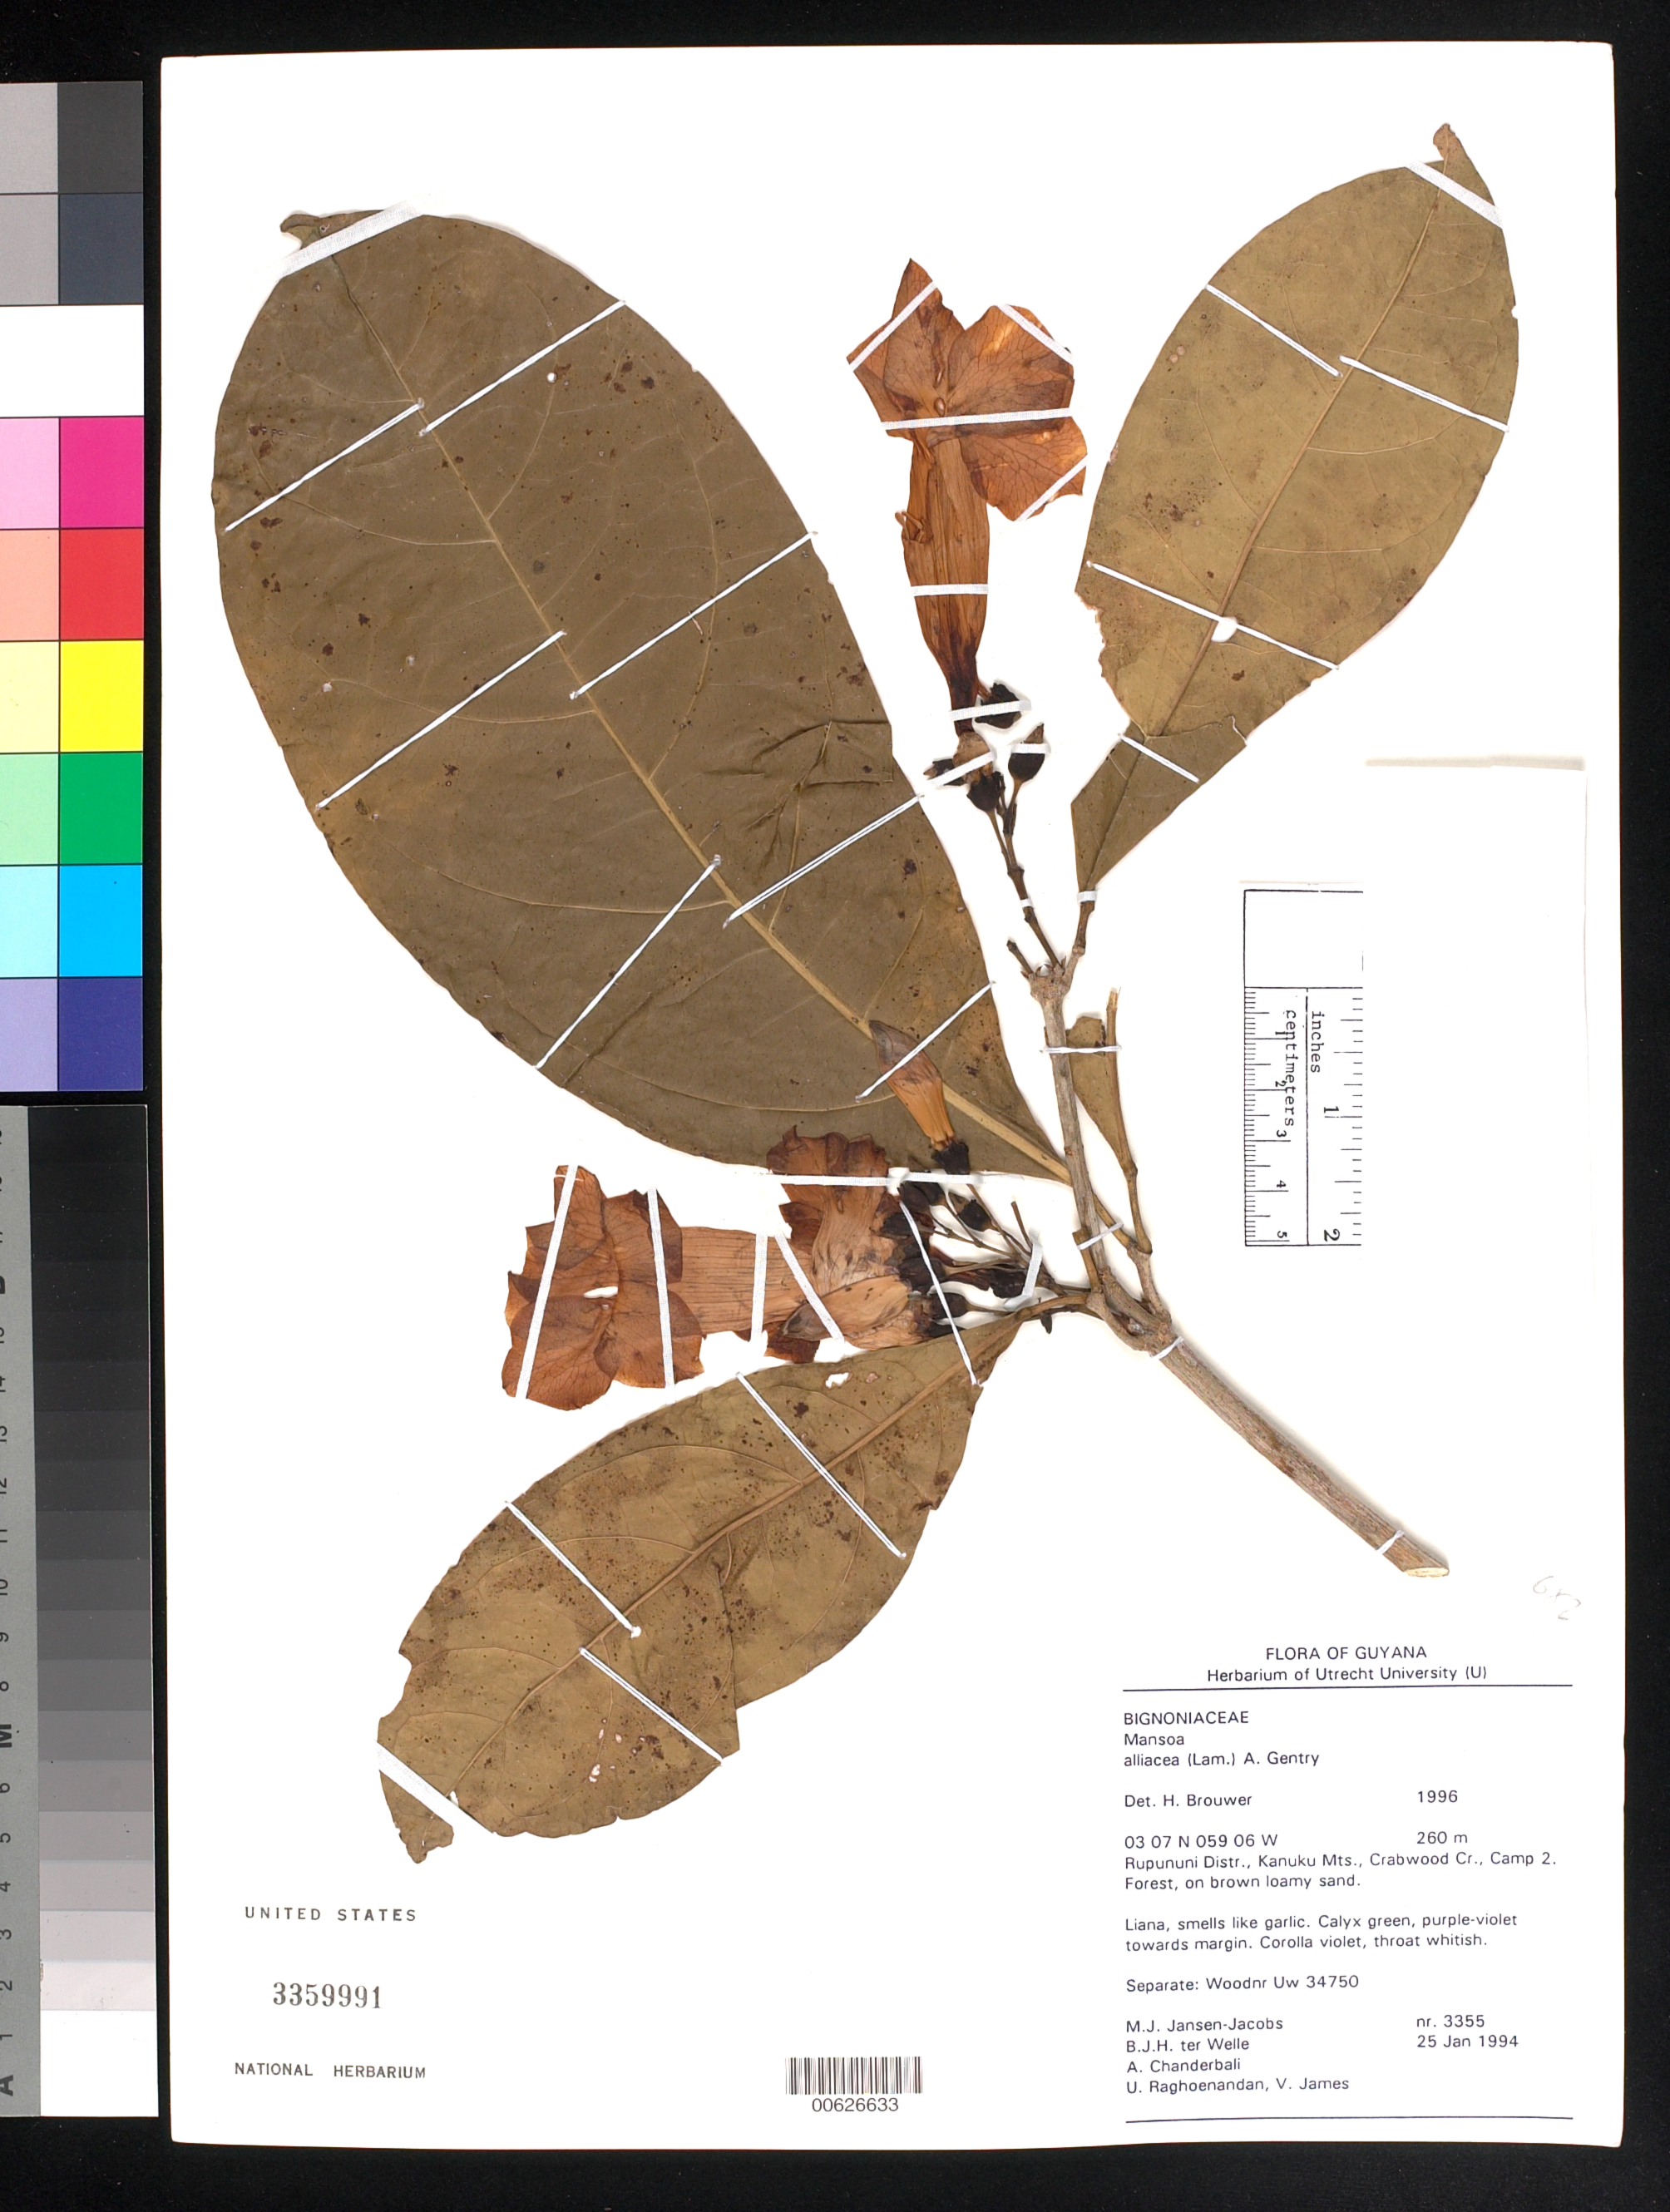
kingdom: Plantae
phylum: Tracheophyta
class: Magnoliopsida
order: Lamiales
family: Bignoniaceae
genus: Mansoa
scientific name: Mansoa alliacea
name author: (Lam.) A.H. Gentry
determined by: Brouwer, H.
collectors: M. J. Jansen-Jacobs, B. Welle, A. S. Chanderbali, U. Raghoenandan & V. James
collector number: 3355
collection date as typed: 25-Jan-94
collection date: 1994-01-25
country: Guyana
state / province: U. Takutu-U. Essequibo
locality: Crabwood Cr., Camp 2, Kanuku Mts., Rupununi District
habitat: Forest, on brown loamy sand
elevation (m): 260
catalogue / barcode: US 3359991